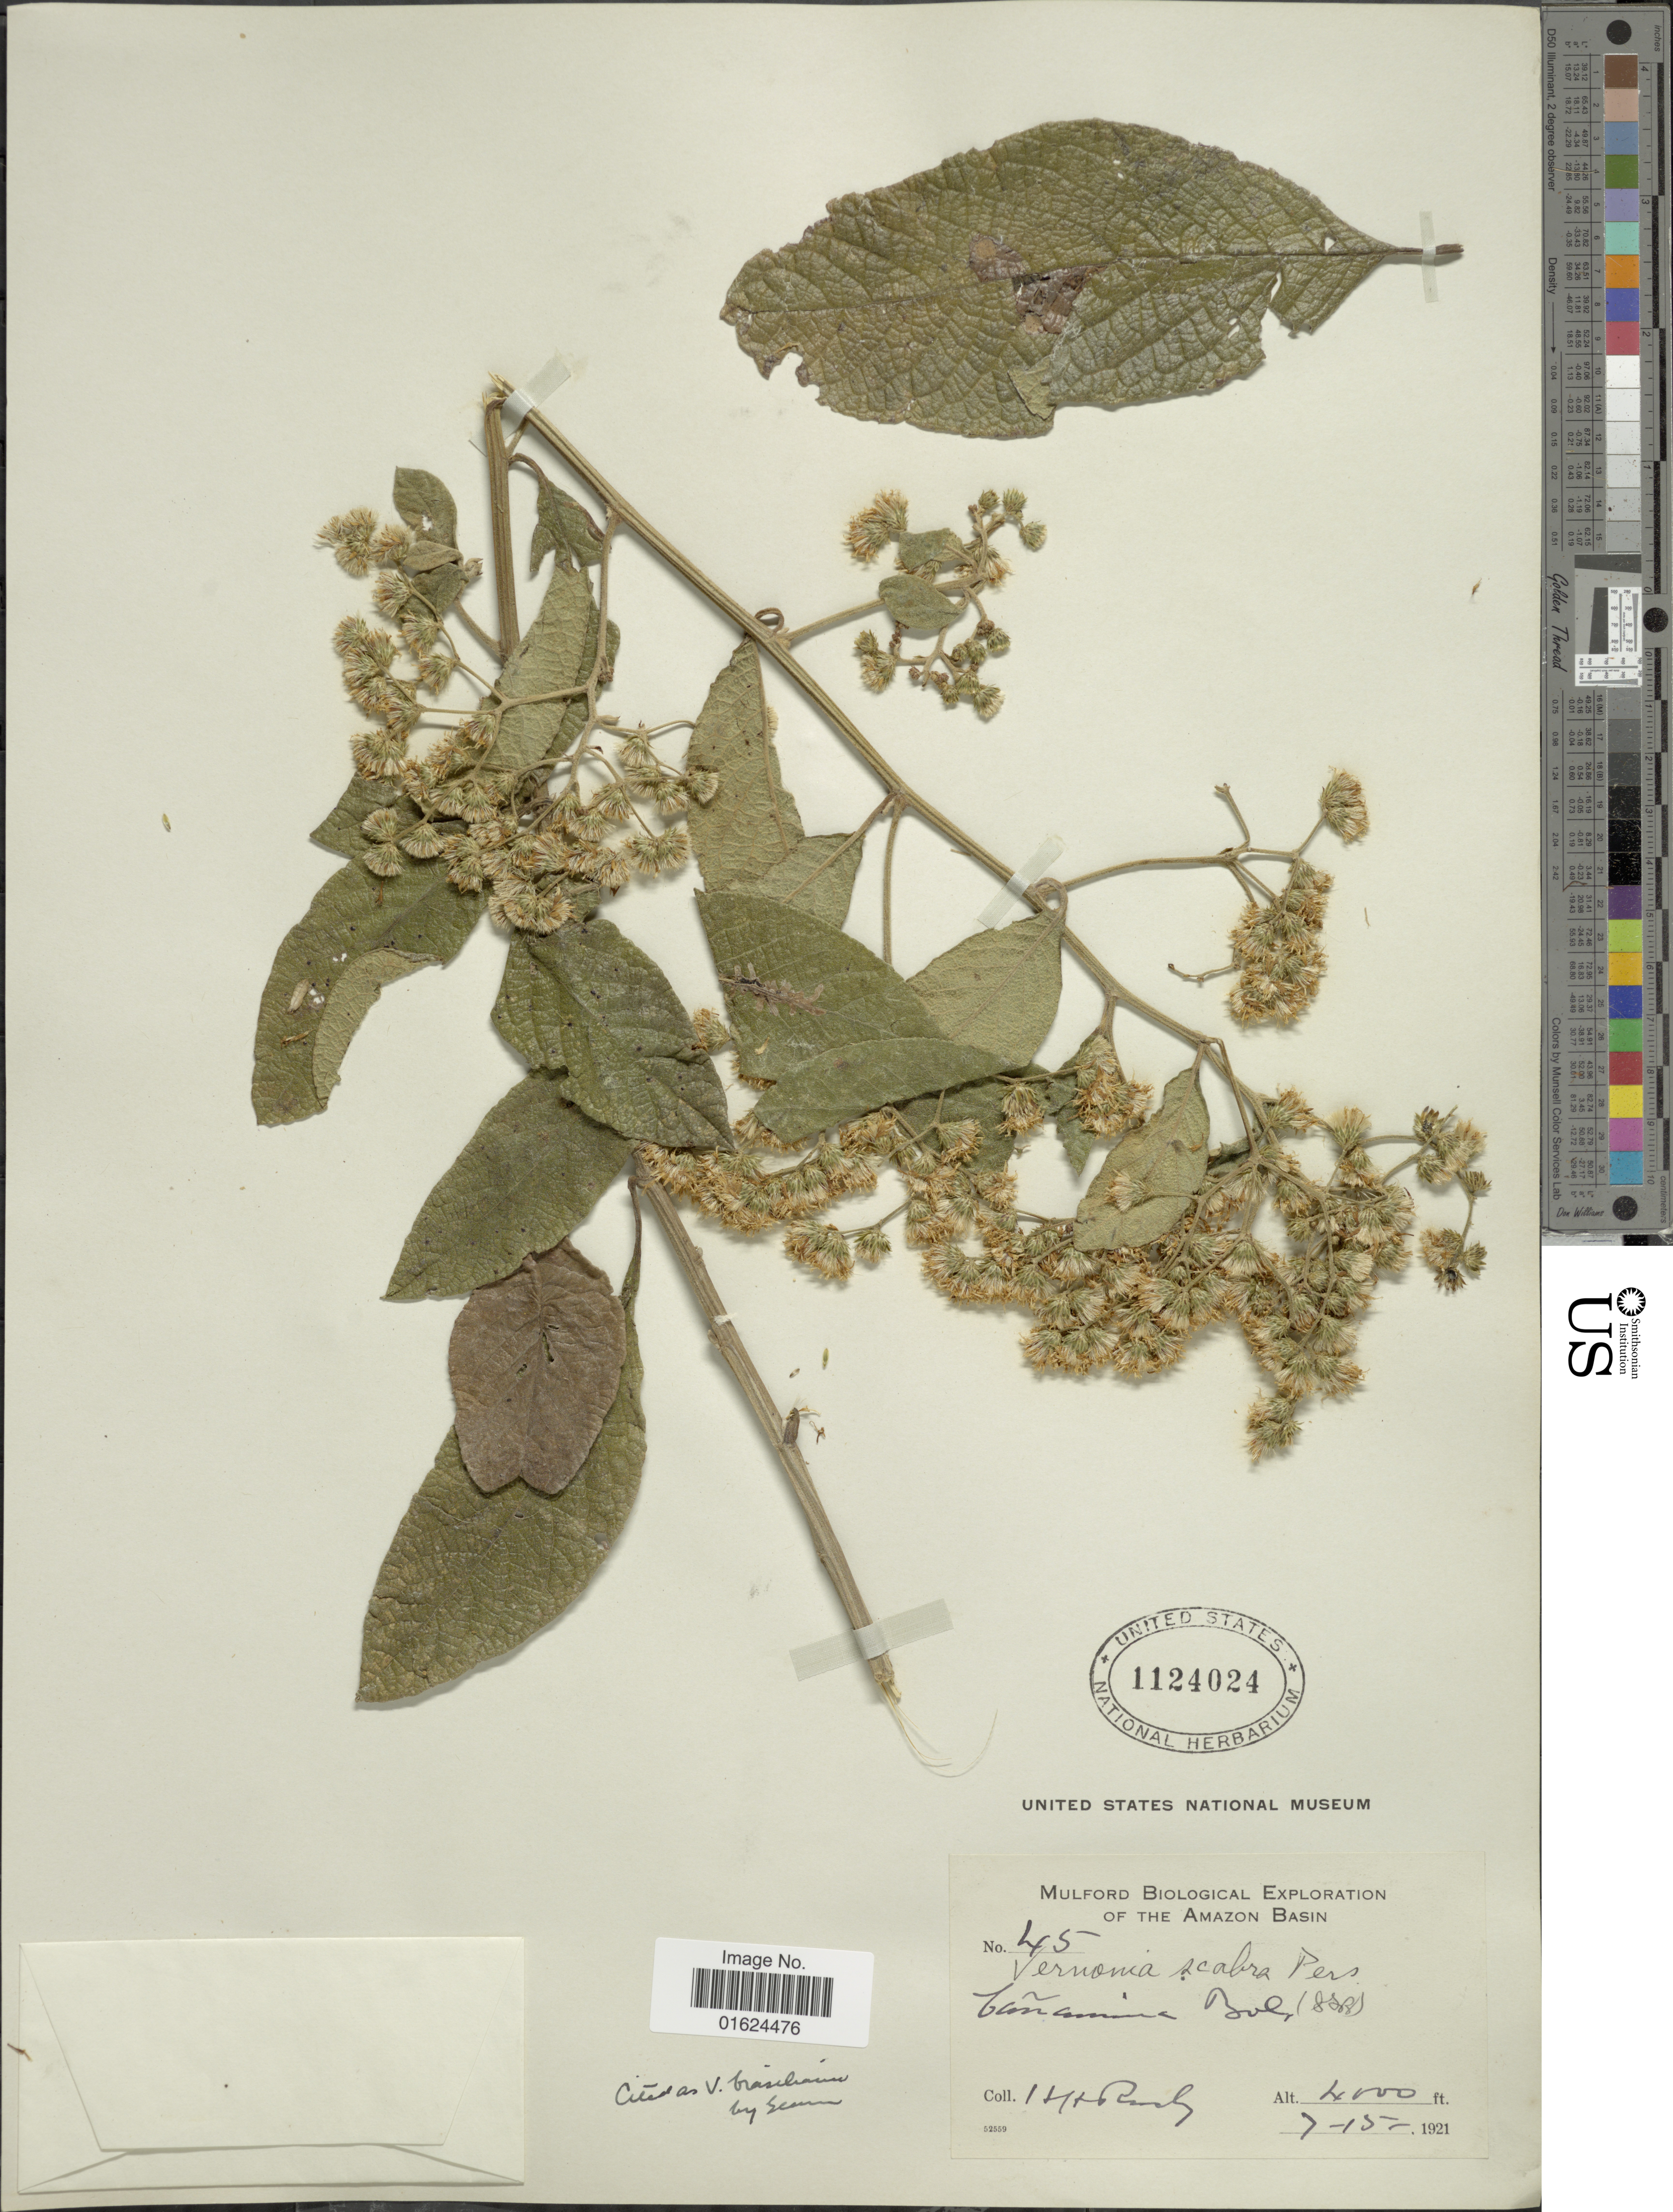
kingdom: Plantae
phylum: Tracheophyta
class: Magnoliopsida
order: Asterales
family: Asteraceae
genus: Vernonanthura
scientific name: Vernonanthura patens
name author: (Kunth) H. Rob.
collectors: H. H. Rusby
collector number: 45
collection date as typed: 7-15-1921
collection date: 1921-07-15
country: Bolivia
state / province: La Paz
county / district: Inquisivi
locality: Cañamina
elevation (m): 1219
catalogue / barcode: US 1124024